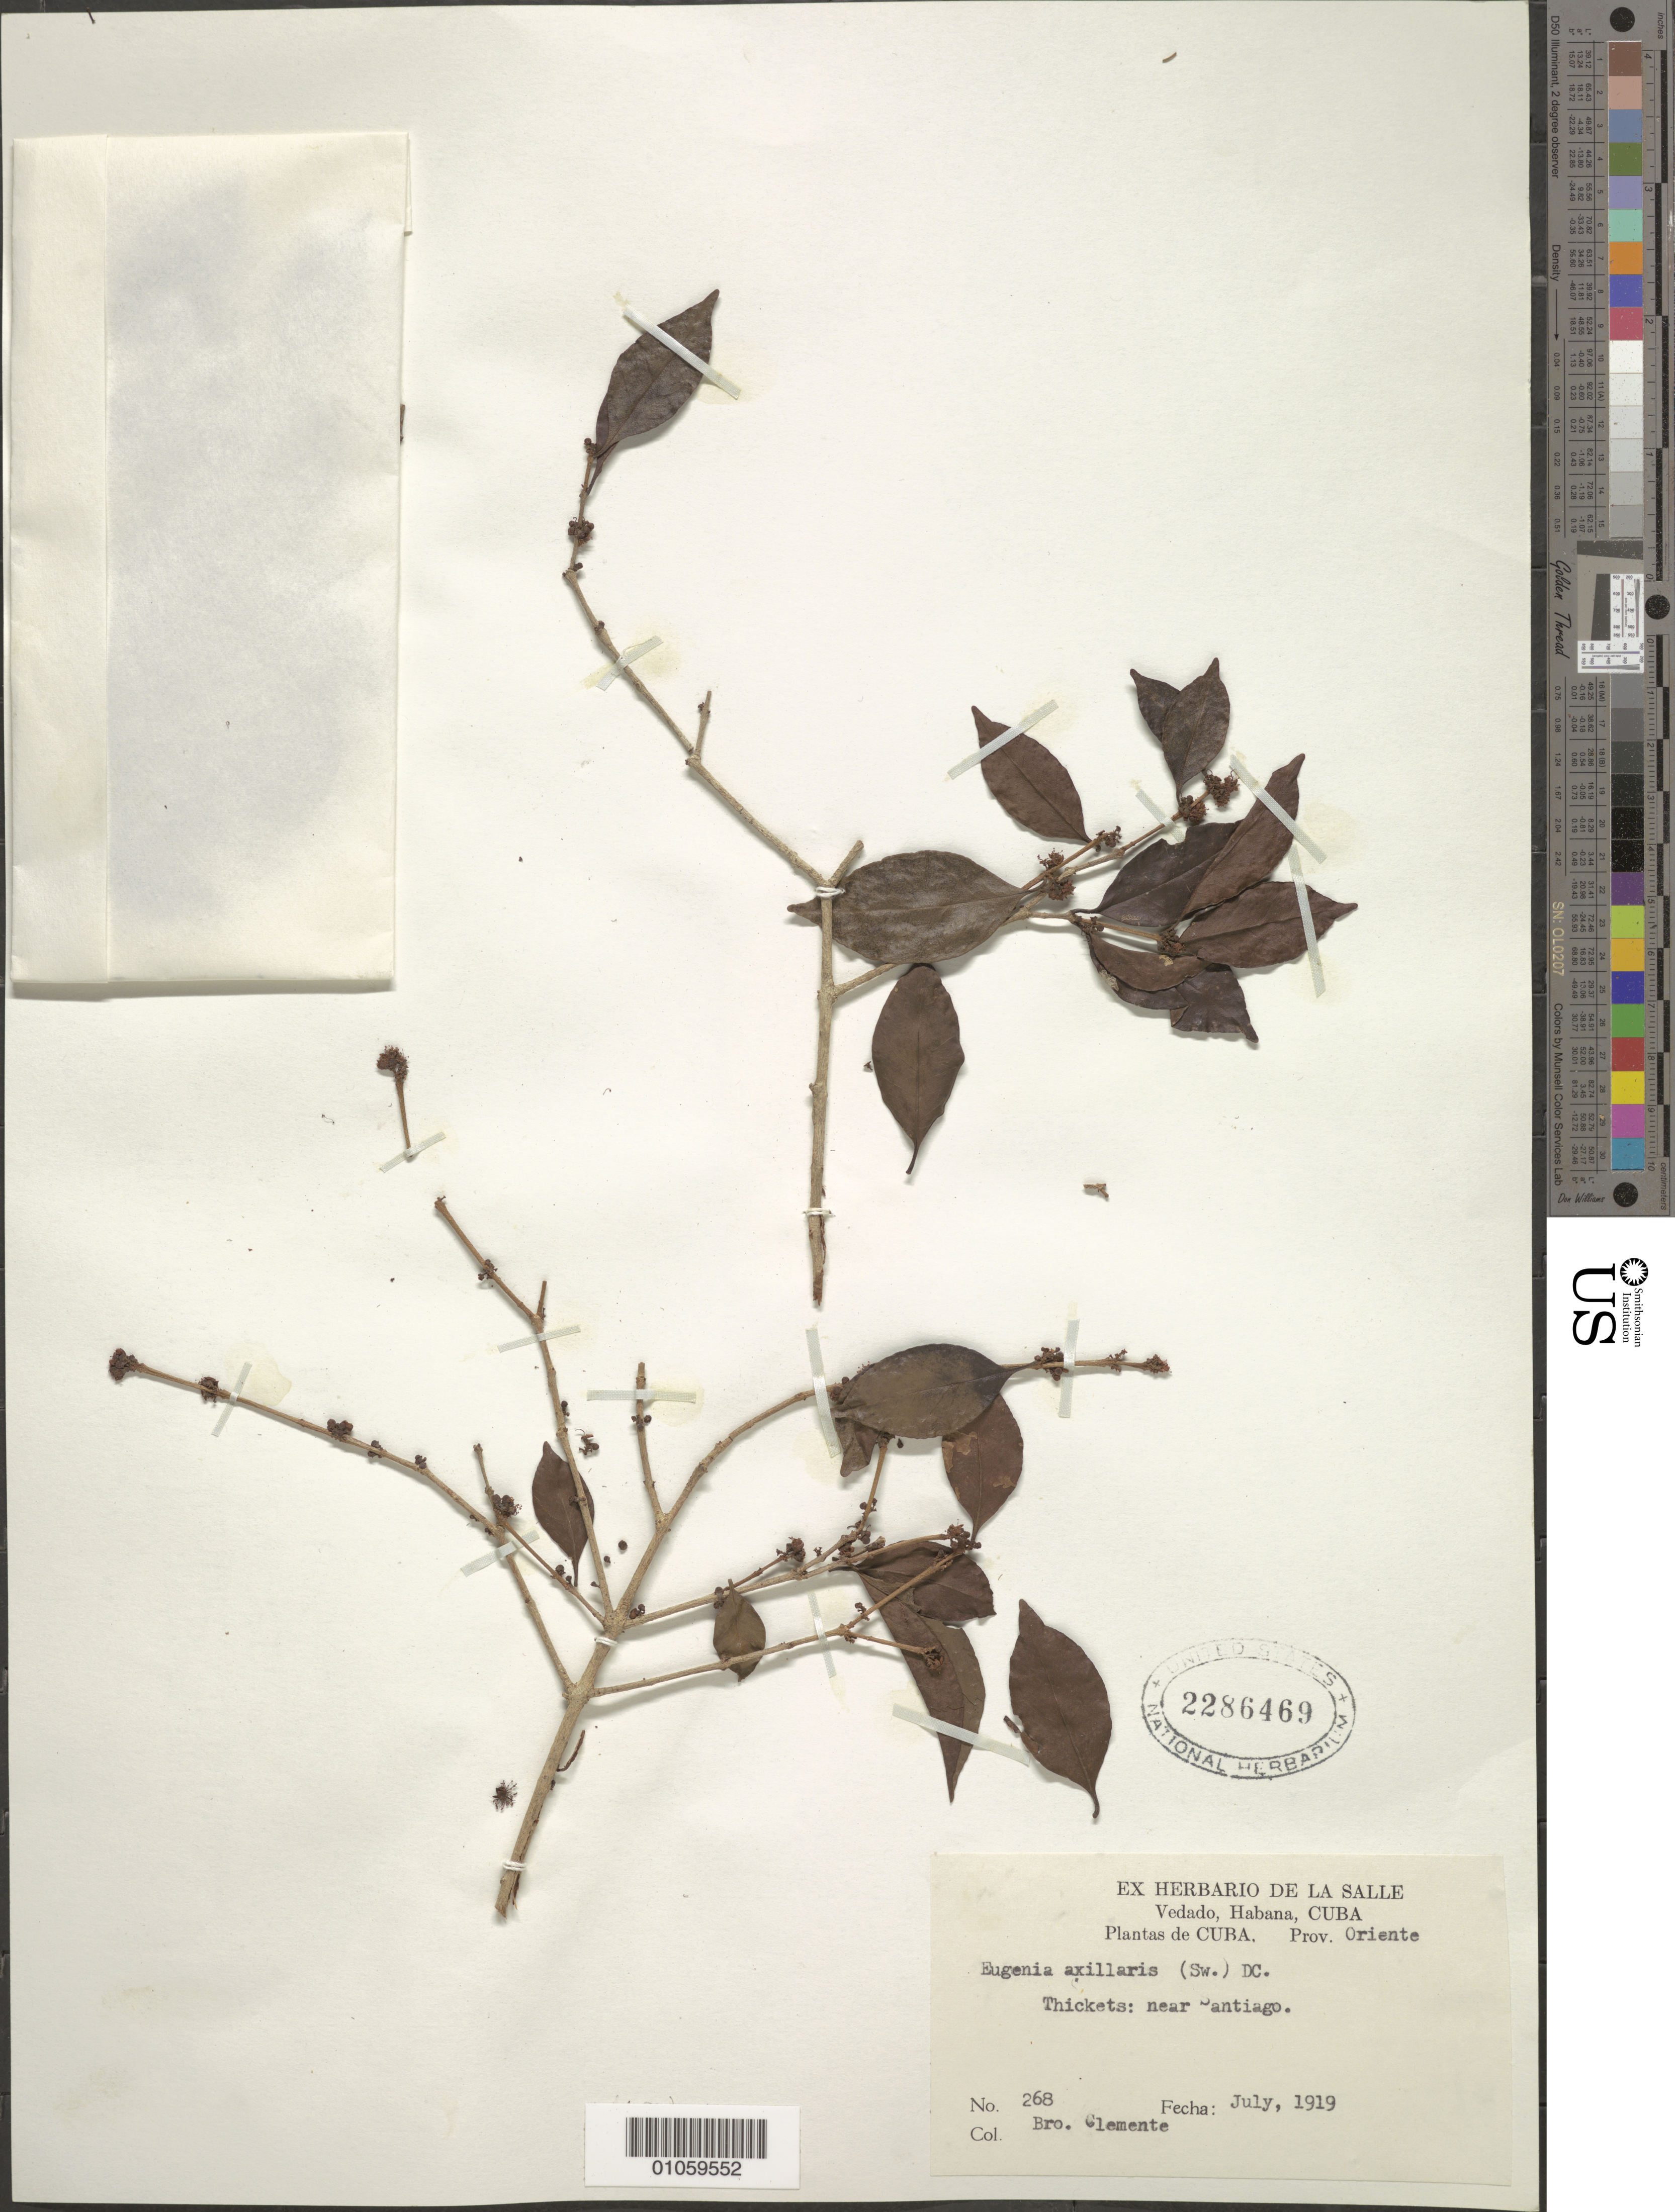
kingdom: Plantae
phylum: Tracheophyta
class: Magnoliopsida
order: Myrtales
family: Myrtaceae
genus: Eugenia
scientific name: Eugenia axillaris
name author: (Sw.) Willd.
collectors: Bro. Clemente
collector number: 268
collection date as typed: Jul 1919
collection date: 1919-07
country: Cuba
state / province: Santiago de Cuba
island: Cuba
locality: Near Santiago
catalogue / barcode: US 2286469